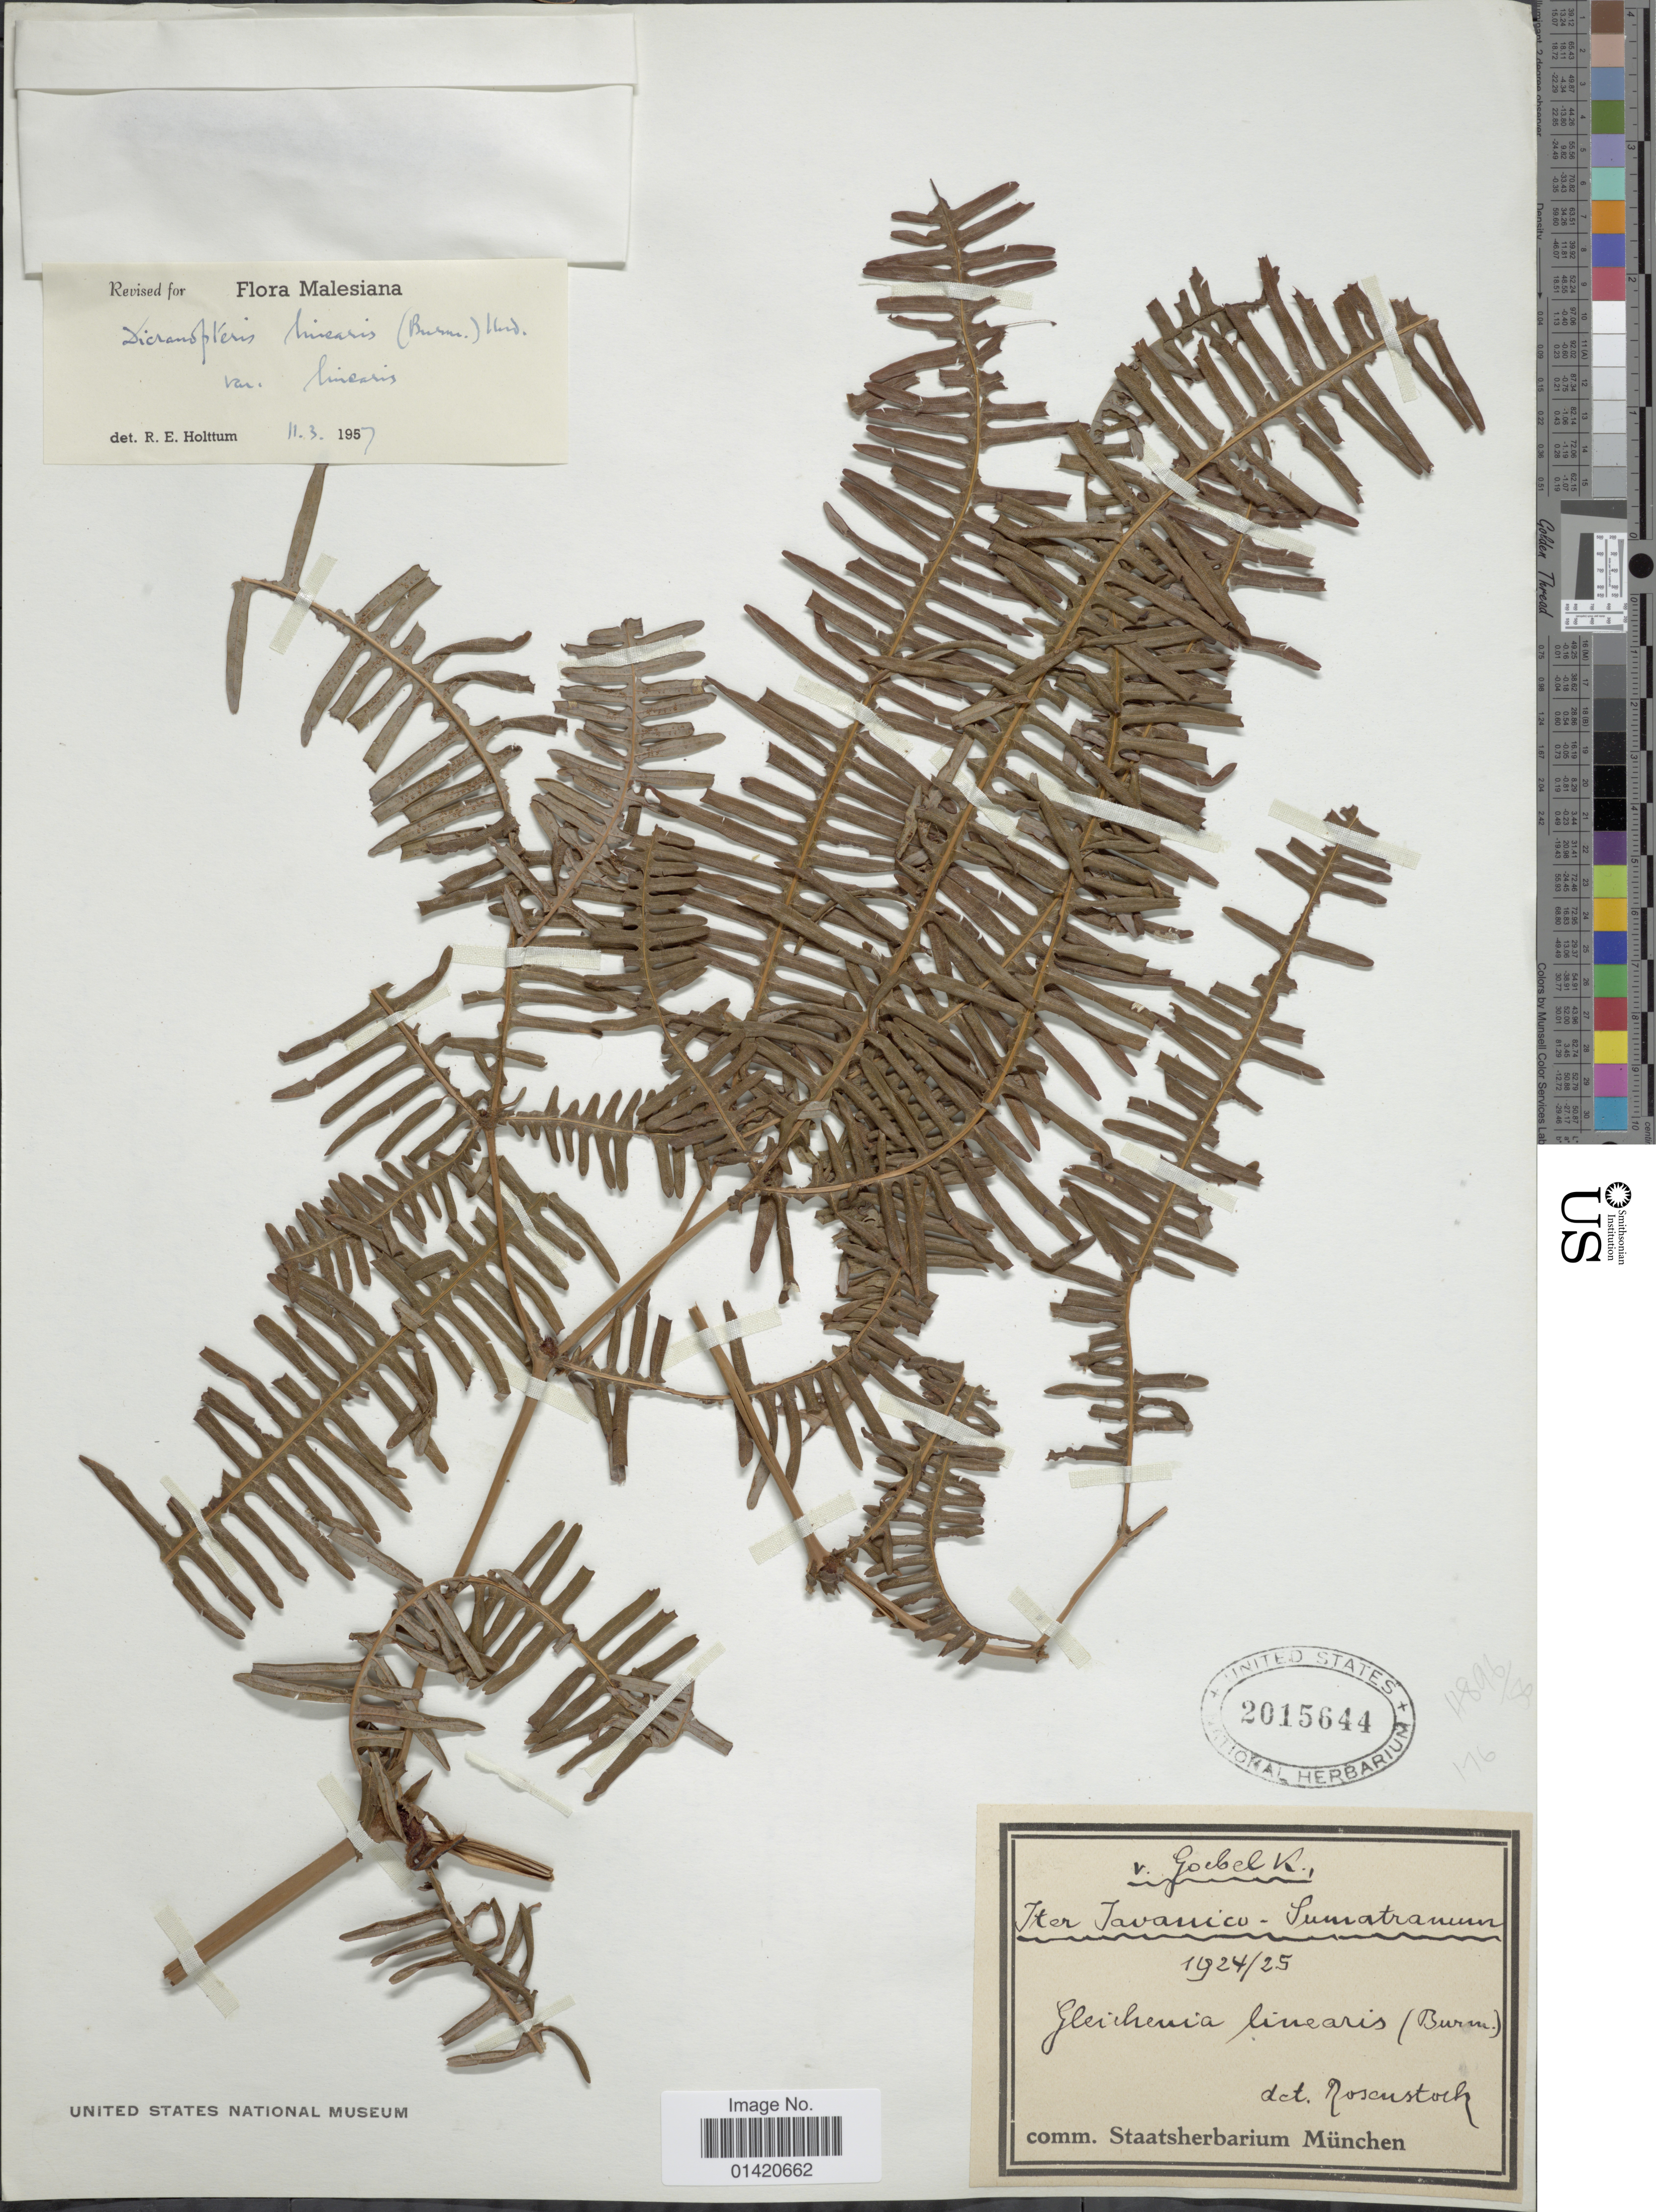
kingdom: Plantae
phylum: Tracheophyta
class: Polypodiopsida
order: Gleicheniales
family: Gleicheniaceae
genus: Dicranopteris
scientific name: Dicranopteris linearis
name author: (Burm. f.) Underw.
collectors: K. Goebel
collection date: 1924/1925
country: Indonesia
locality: Javanico-Sumatranum [interpreted]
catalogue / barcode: US 2015644